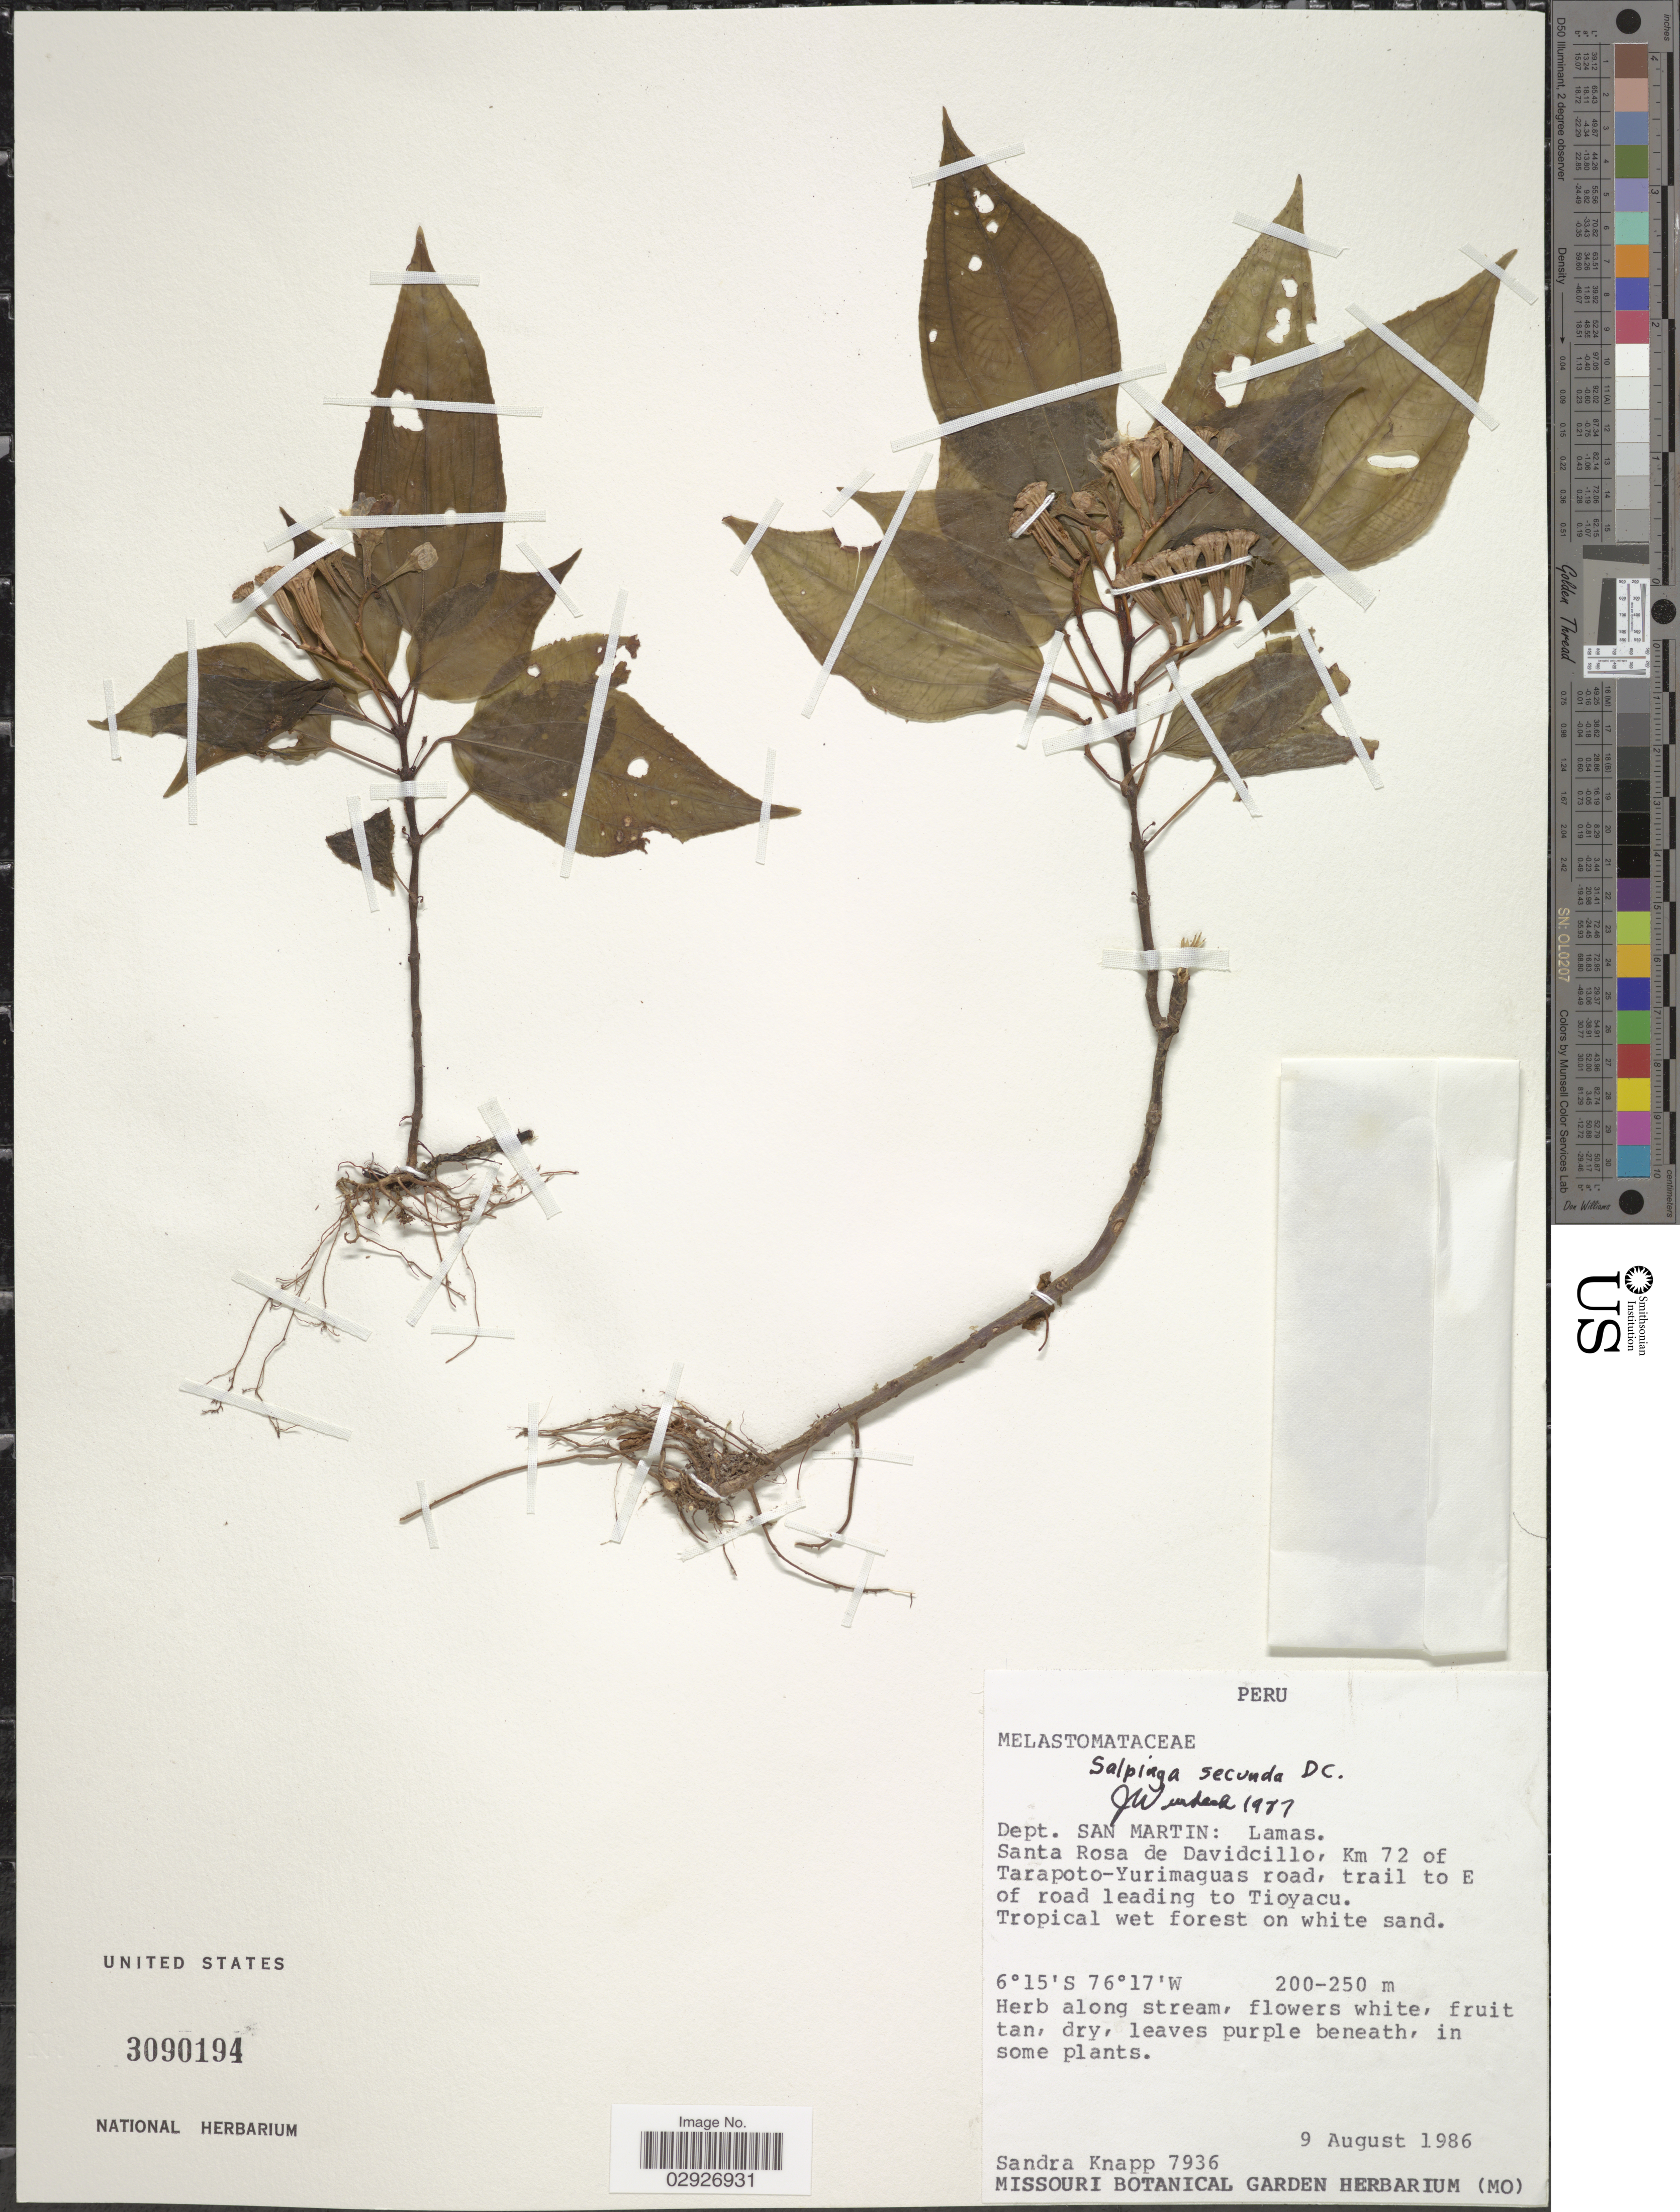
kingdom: Plantae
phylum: Tracheophyta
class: Magnoliopsida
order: Myrtales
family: Melastomataceae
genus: Salpinga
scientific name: Salpinga secunda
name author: Schrank & Mart. ex DC.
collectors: S. Knapp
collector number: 7936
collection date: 1986-08-09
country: Peru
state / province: San Martín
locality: Dept. San Martin: Lamas. Santa Rosa de Davidcillo, Km 72 of Tarapoto-Yurimaguas road, trail to E of road leading to Tioyacu.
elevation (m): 200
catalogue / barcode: US 3090194